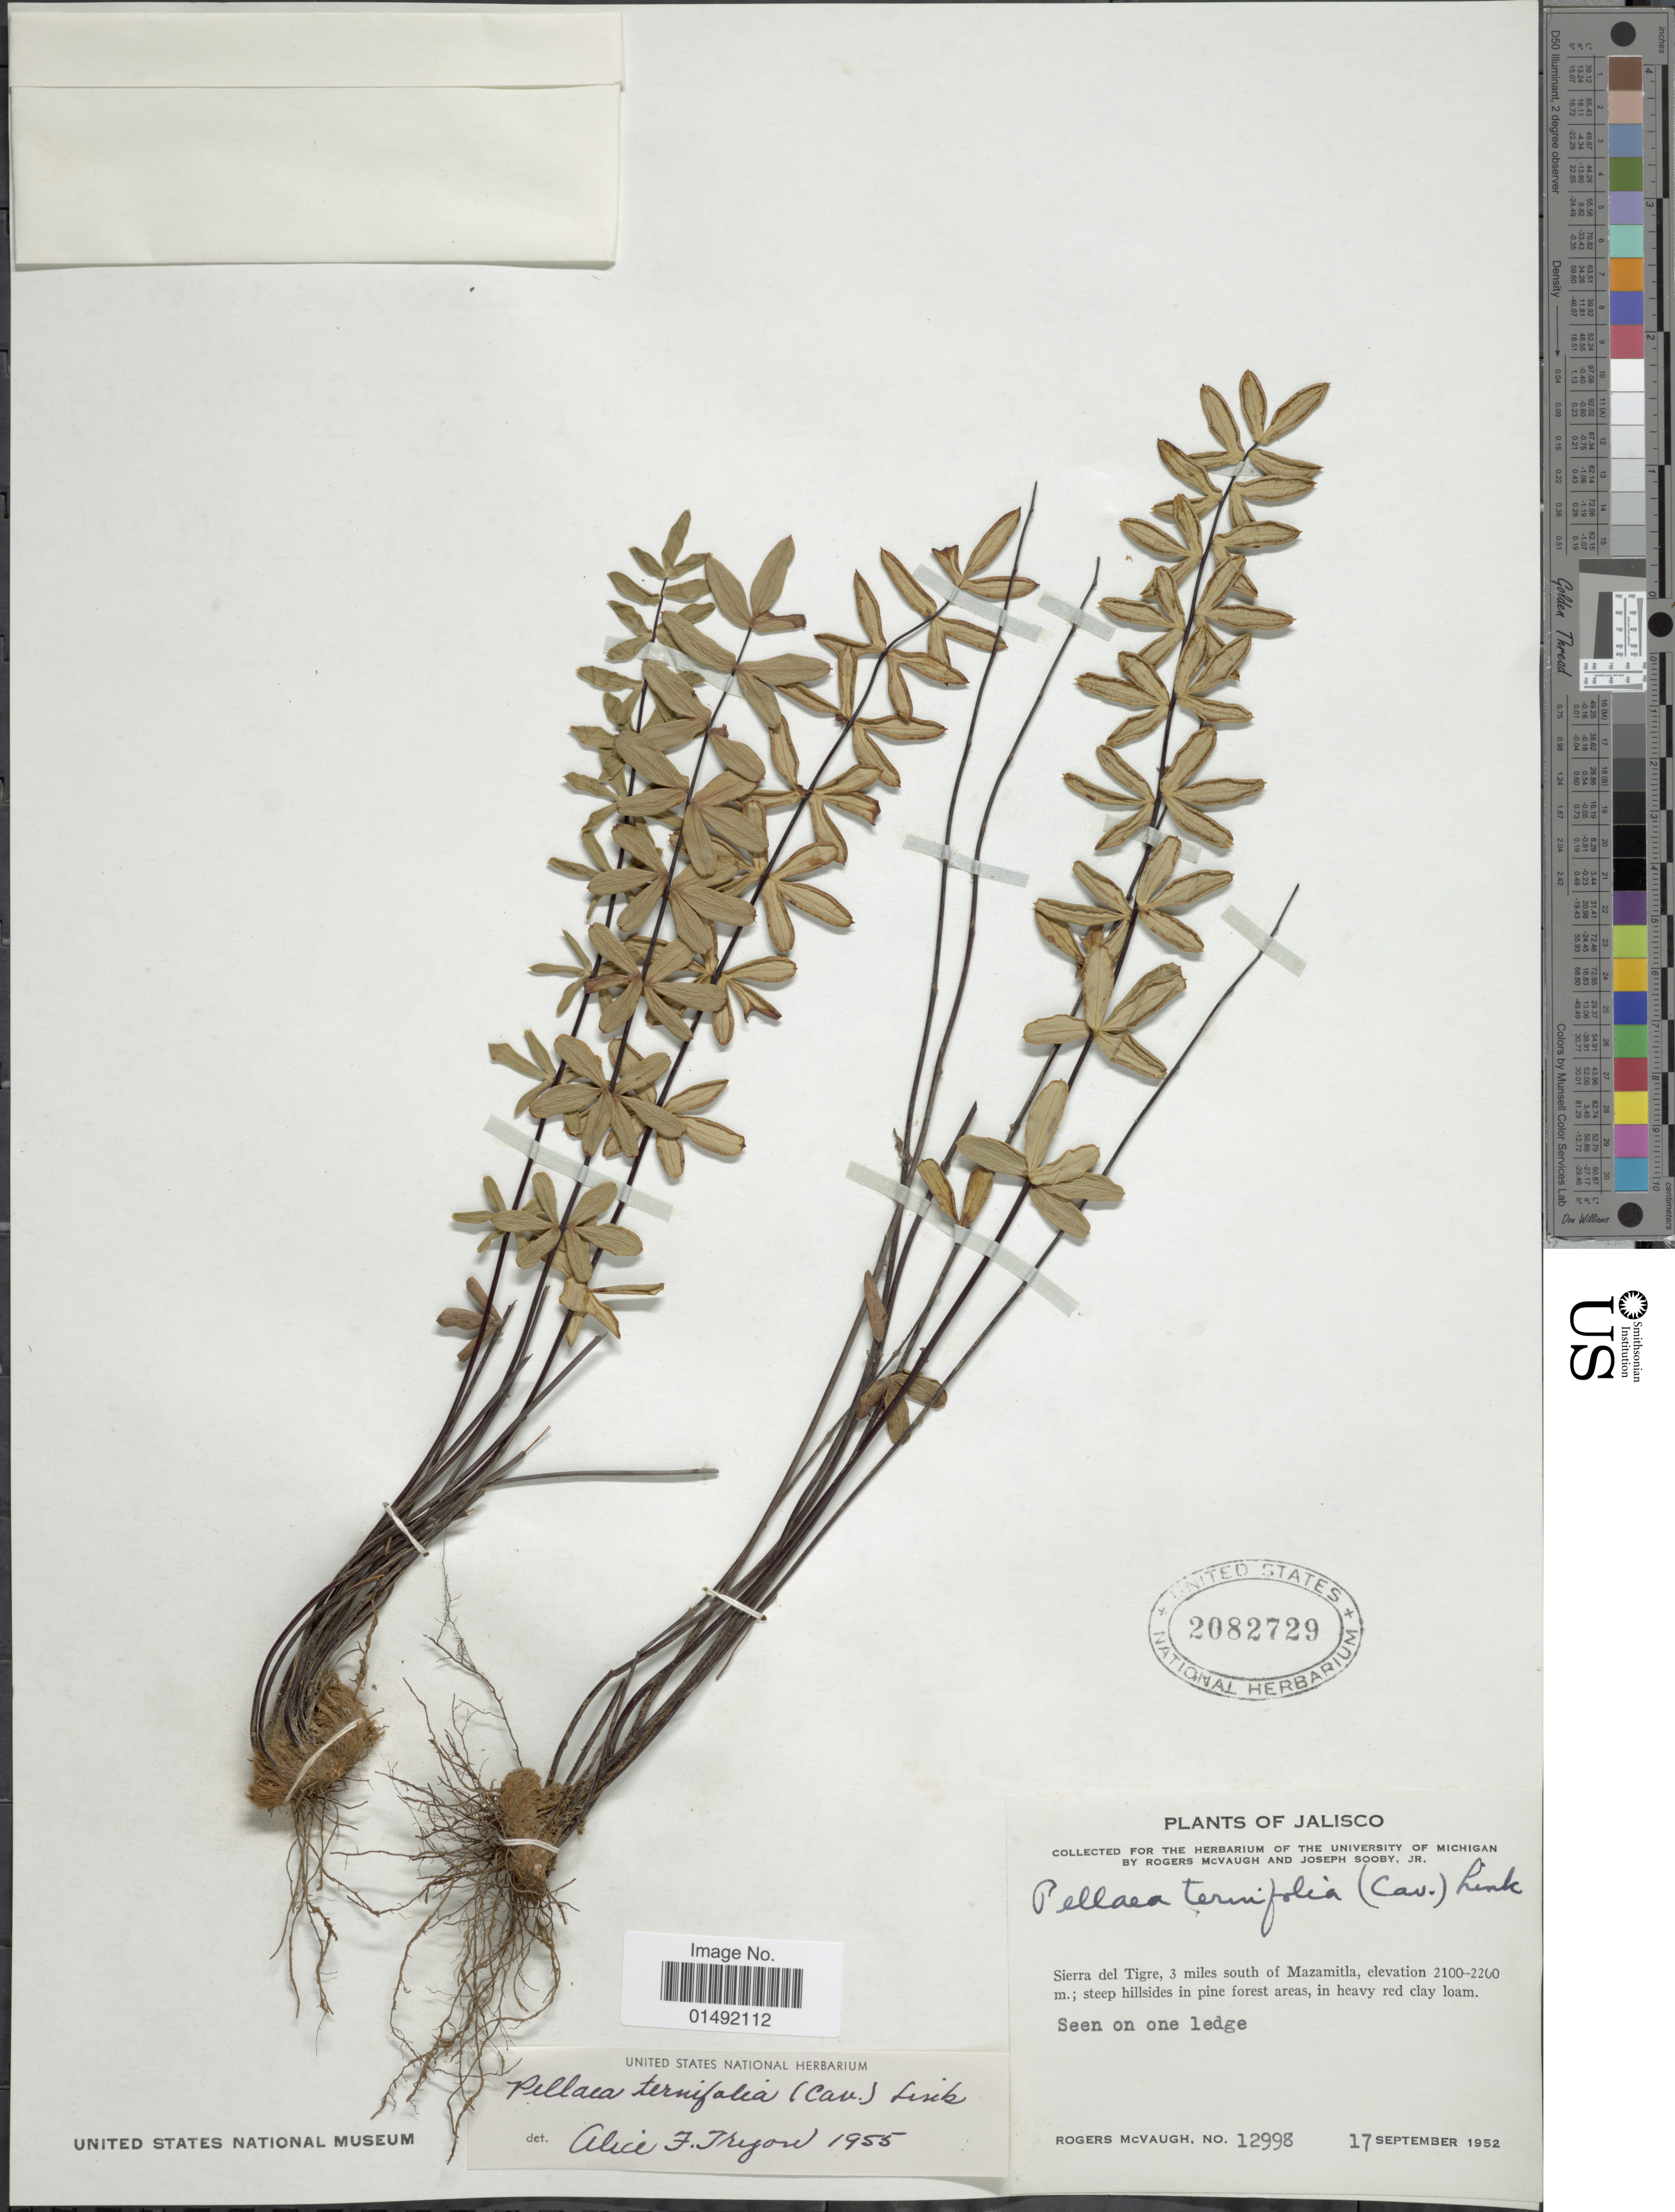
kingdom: Plantae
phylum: Tracheophyta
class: Polypodiopsida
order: Polypodiales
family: Pteridaceae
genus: Pellaea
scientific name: Pellaea ternifolia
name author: (Cav.) Link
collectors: R. McVaugh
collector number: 12998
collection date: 1952-09-17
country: Mexico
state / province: Jalisco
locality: Sierra del Tigre, 3 miles south of Mazamitla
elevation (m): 2100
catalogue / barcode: US 2082729